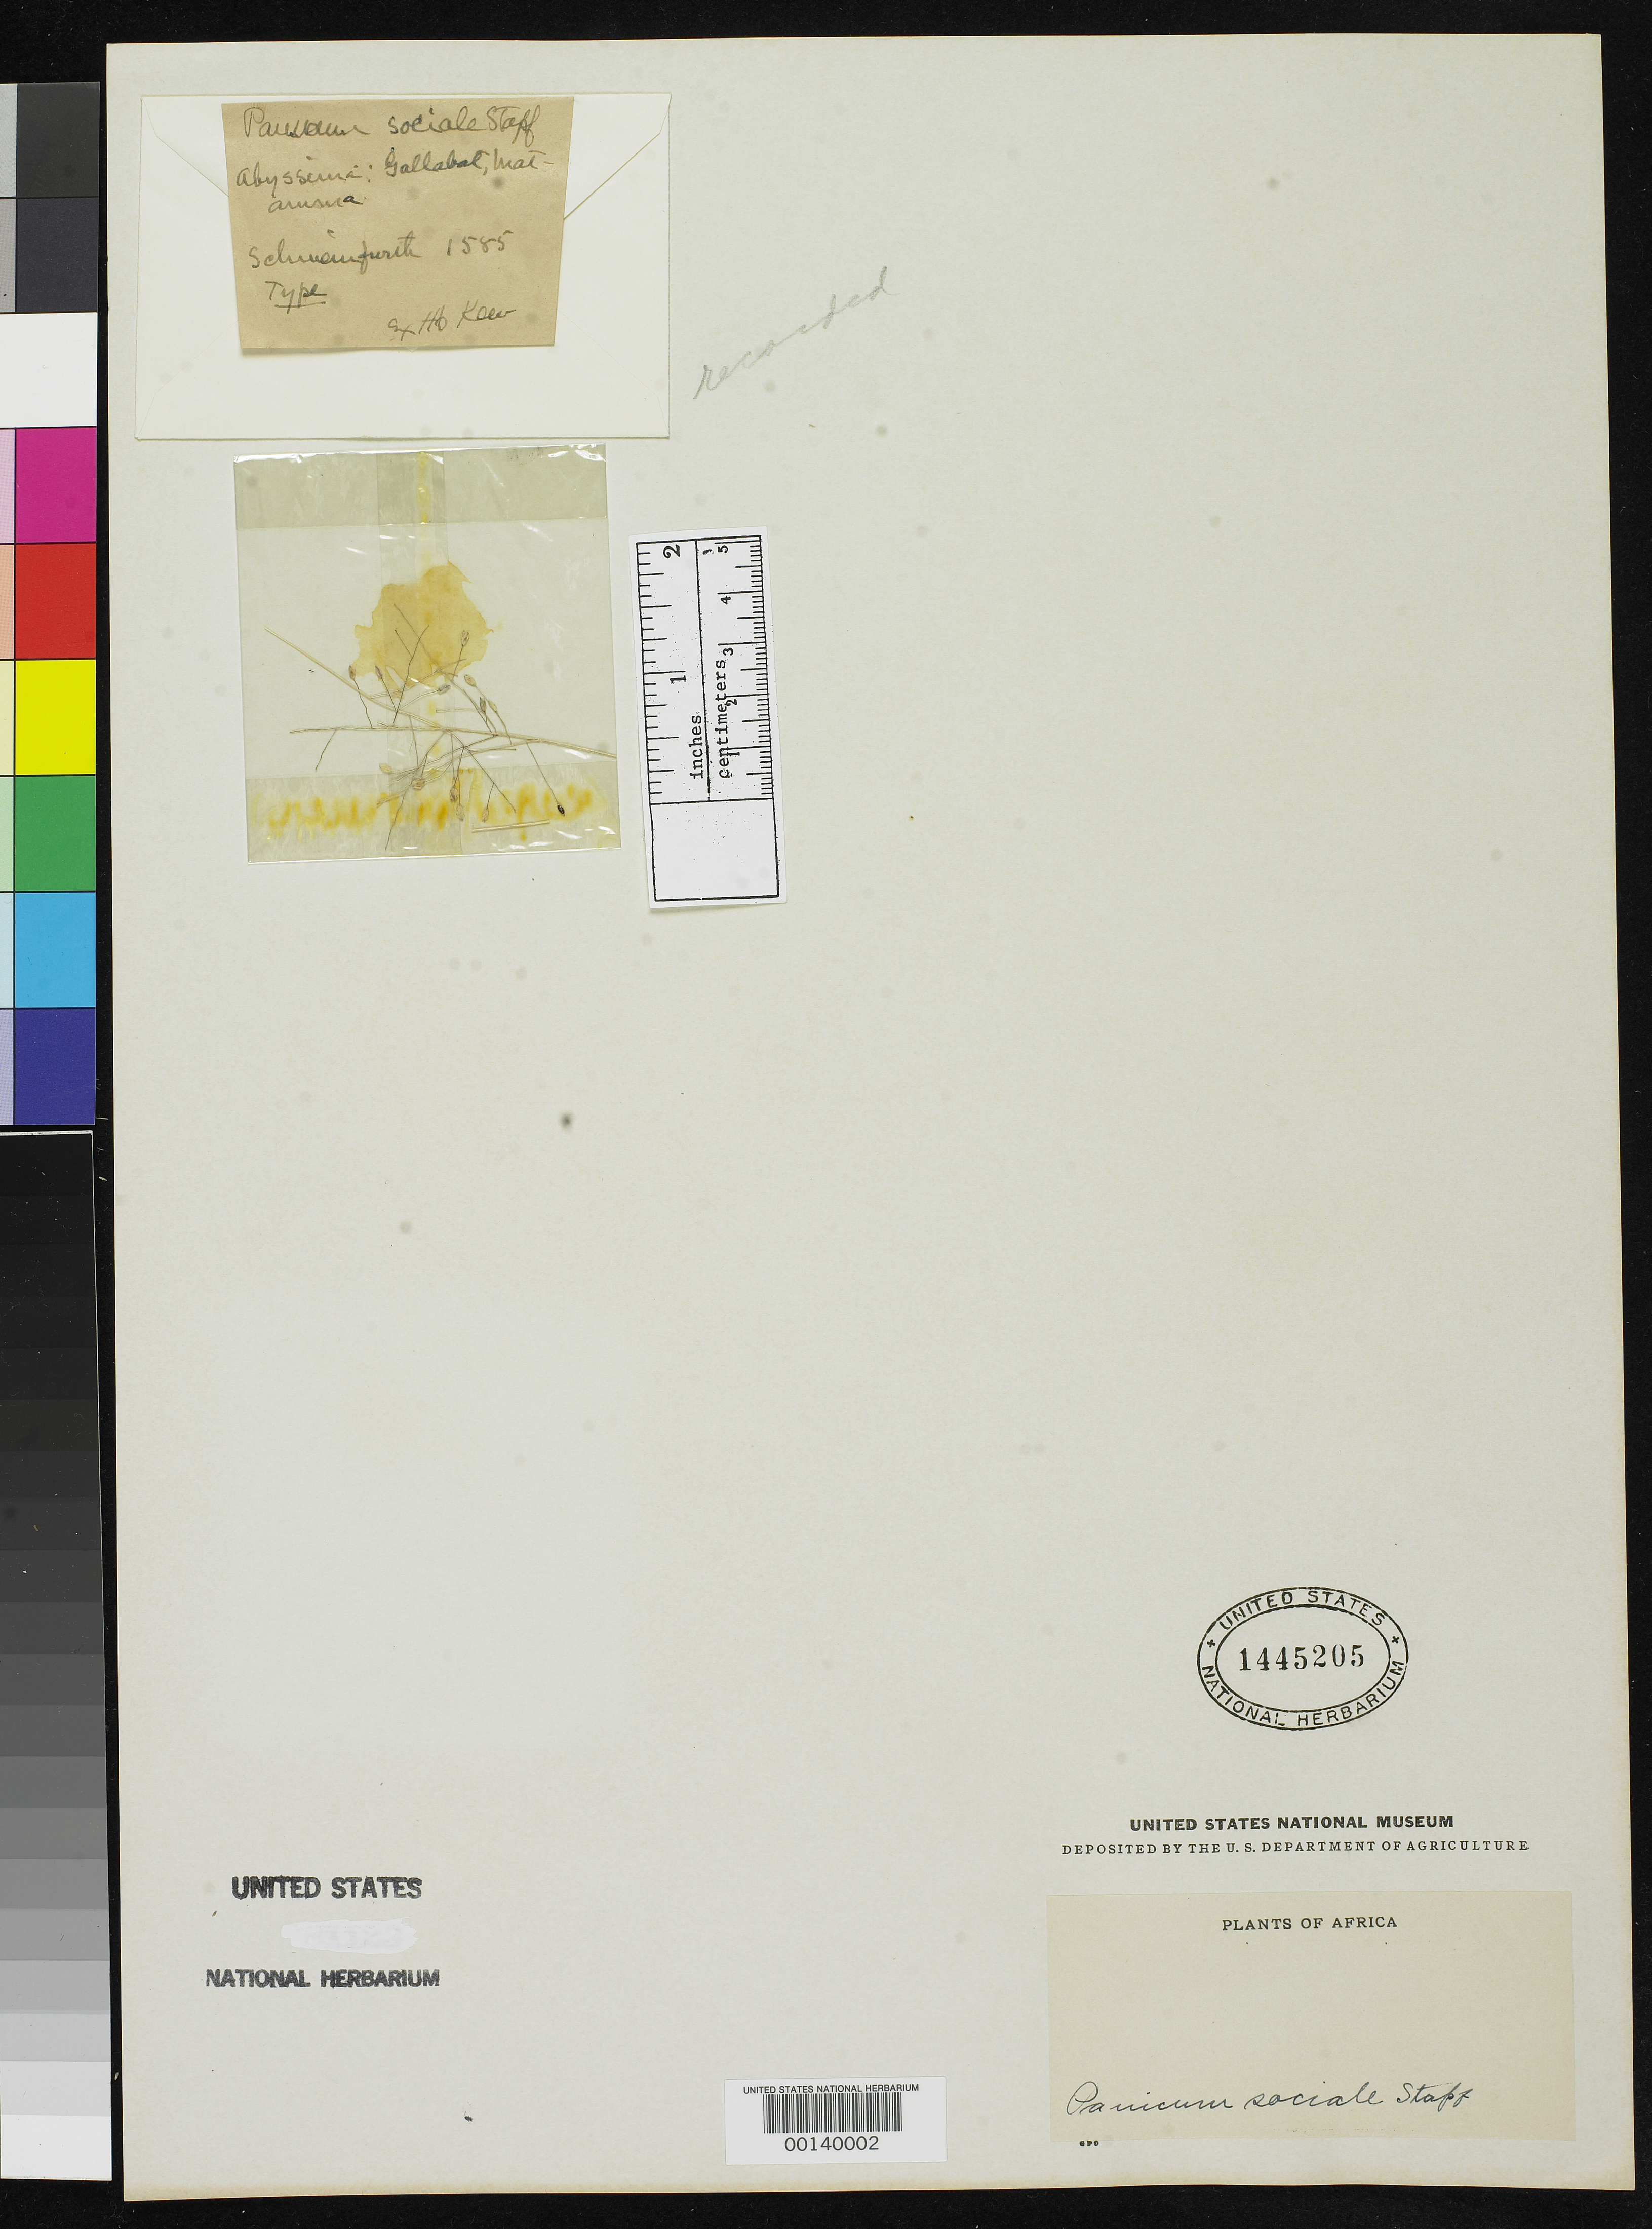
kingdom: Plantae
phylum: Tracheophyta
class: Liliopsida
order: Poales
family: Poaceae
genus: Panicum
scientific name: Panicum sociale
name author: Stapf in Prain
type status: Type Fragment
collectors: G. A. Schweinfurth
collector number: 1585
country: Ethiopia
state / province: Amhara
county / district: Gondor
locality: Chors near Gallabat and Matamma.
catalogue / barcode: US 1445205